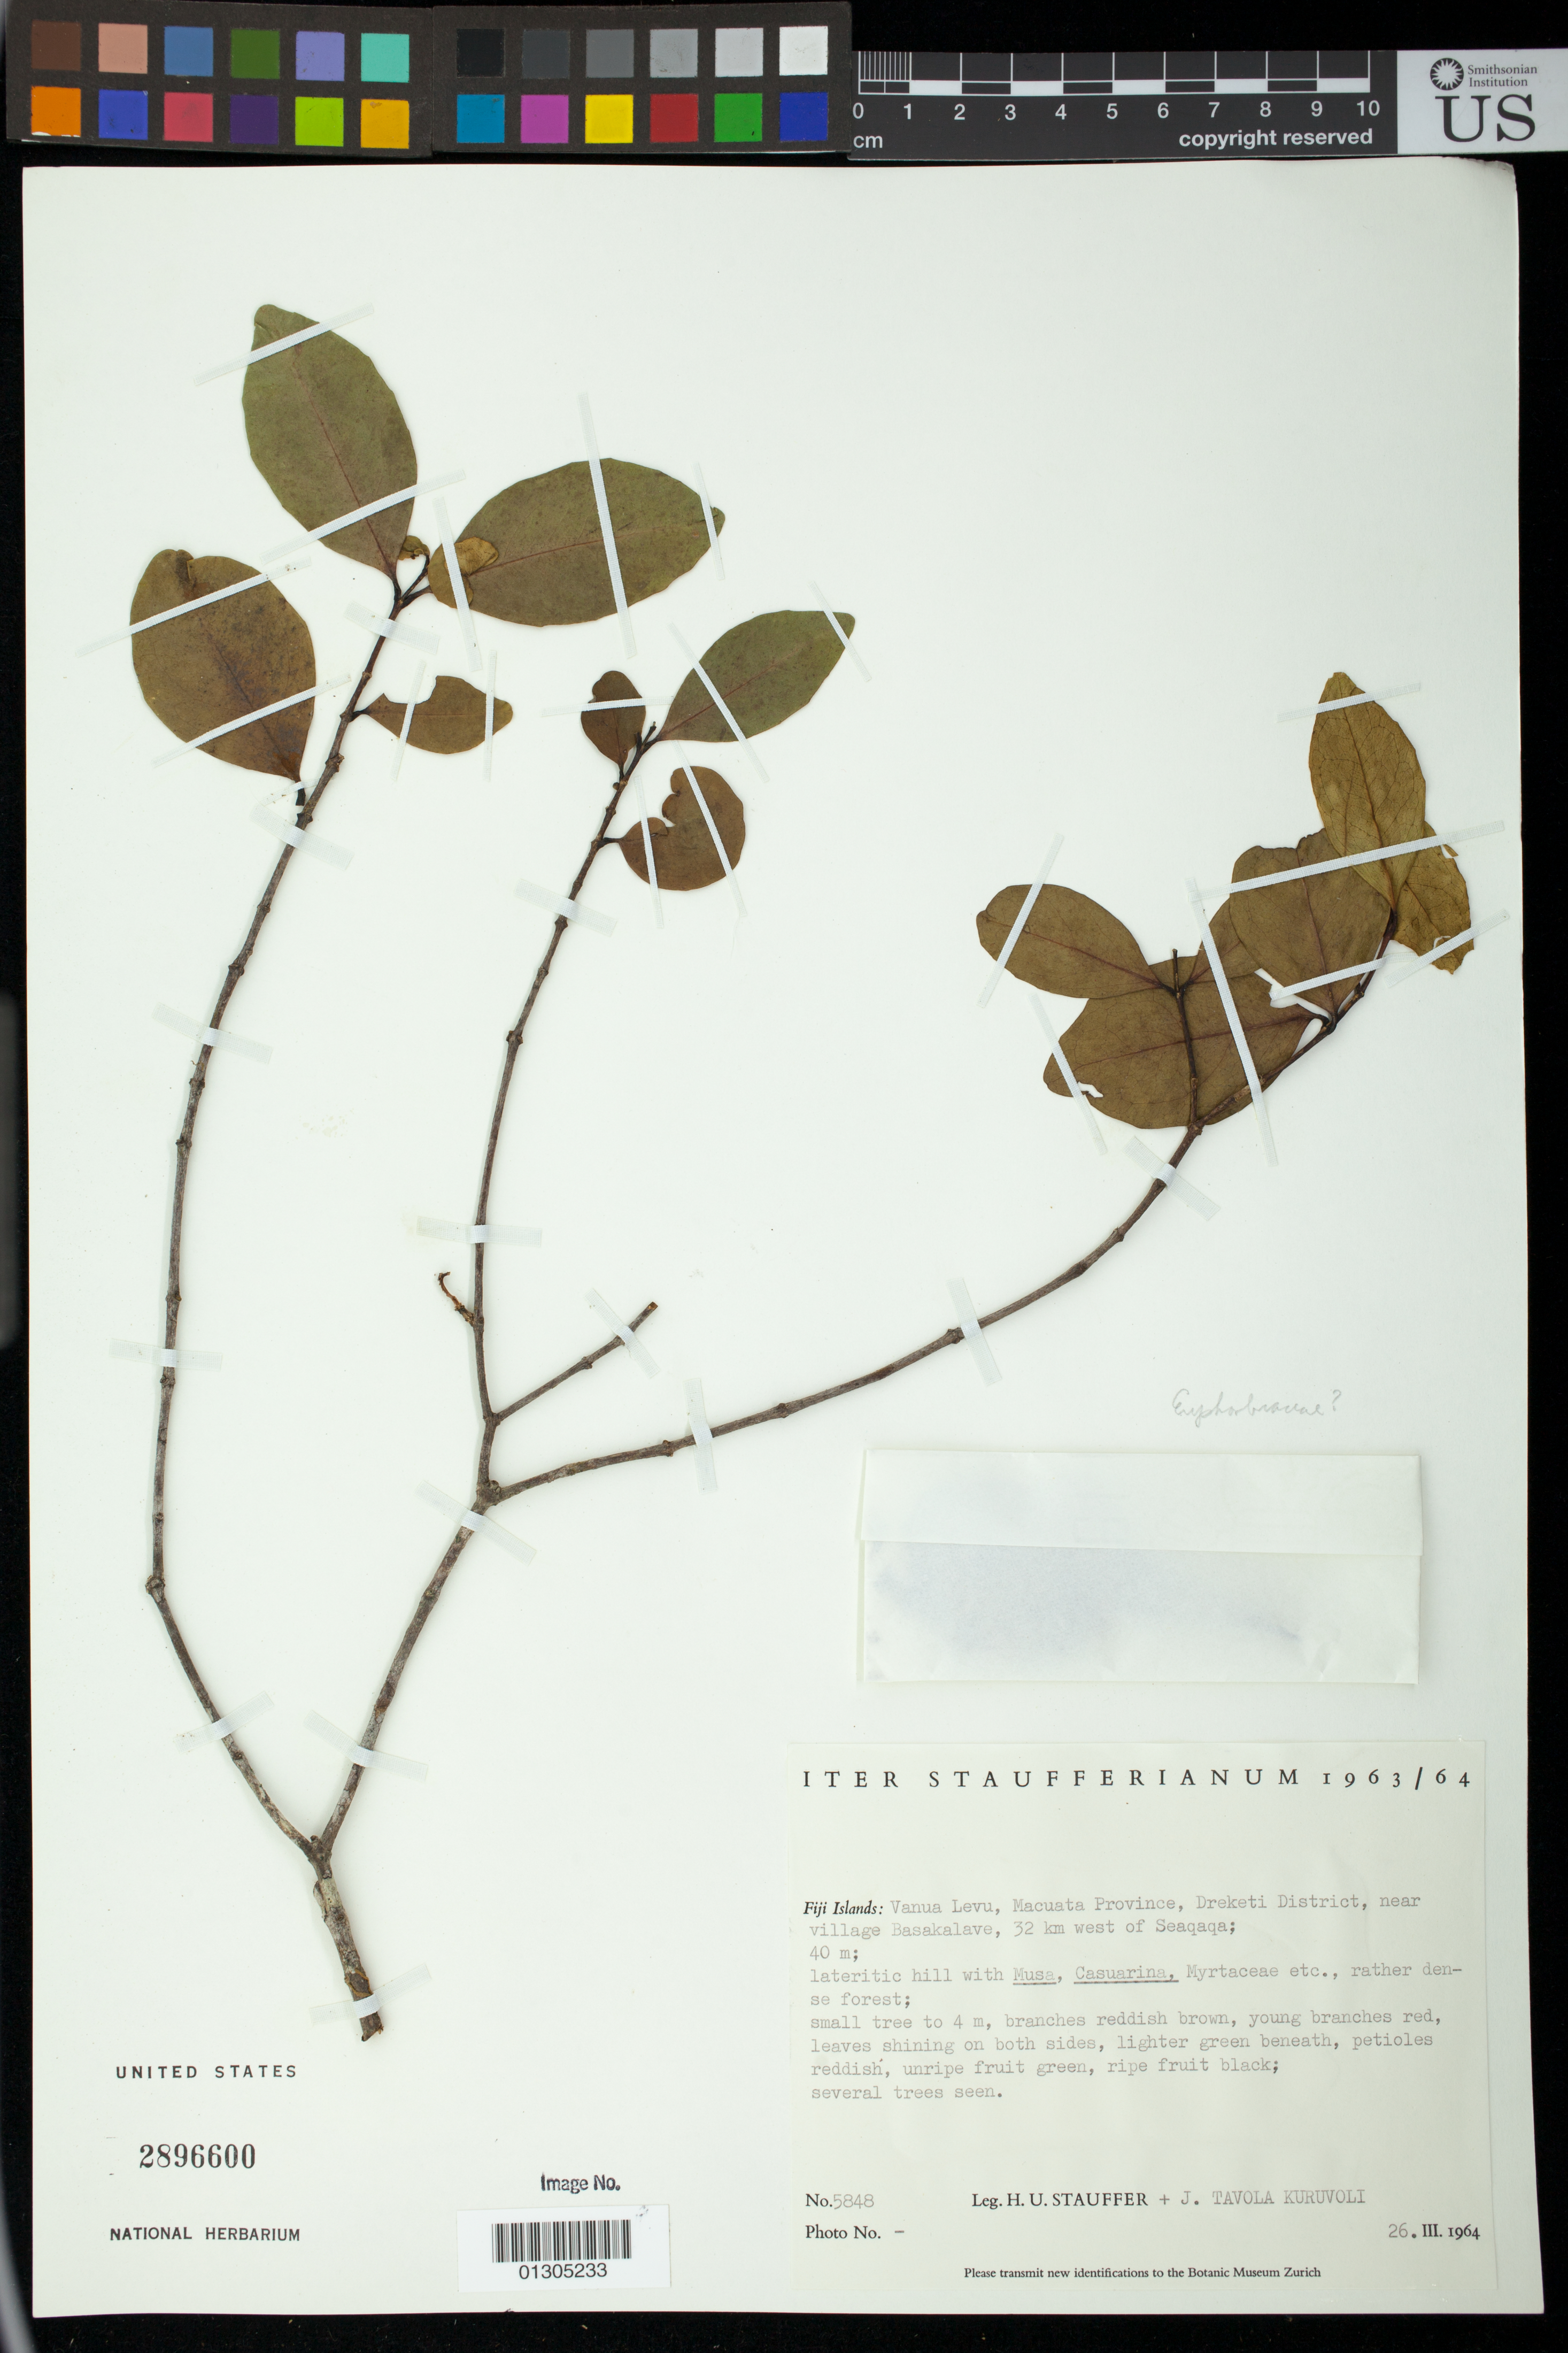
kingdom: Plantae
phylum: Tracheophyta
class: Magnoliopsida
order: Malpighiales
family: Euphorbiaceae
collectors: H. U. Stauffer & J. Kuruvoli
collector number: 5848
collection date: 1964-03-26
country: Fiji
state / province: Northern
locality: Vanua Levu, Macuata Province, Dreketi District, near village Basakalave, 32km west of Seaqaqa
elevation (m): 40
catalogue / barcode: US 2896600